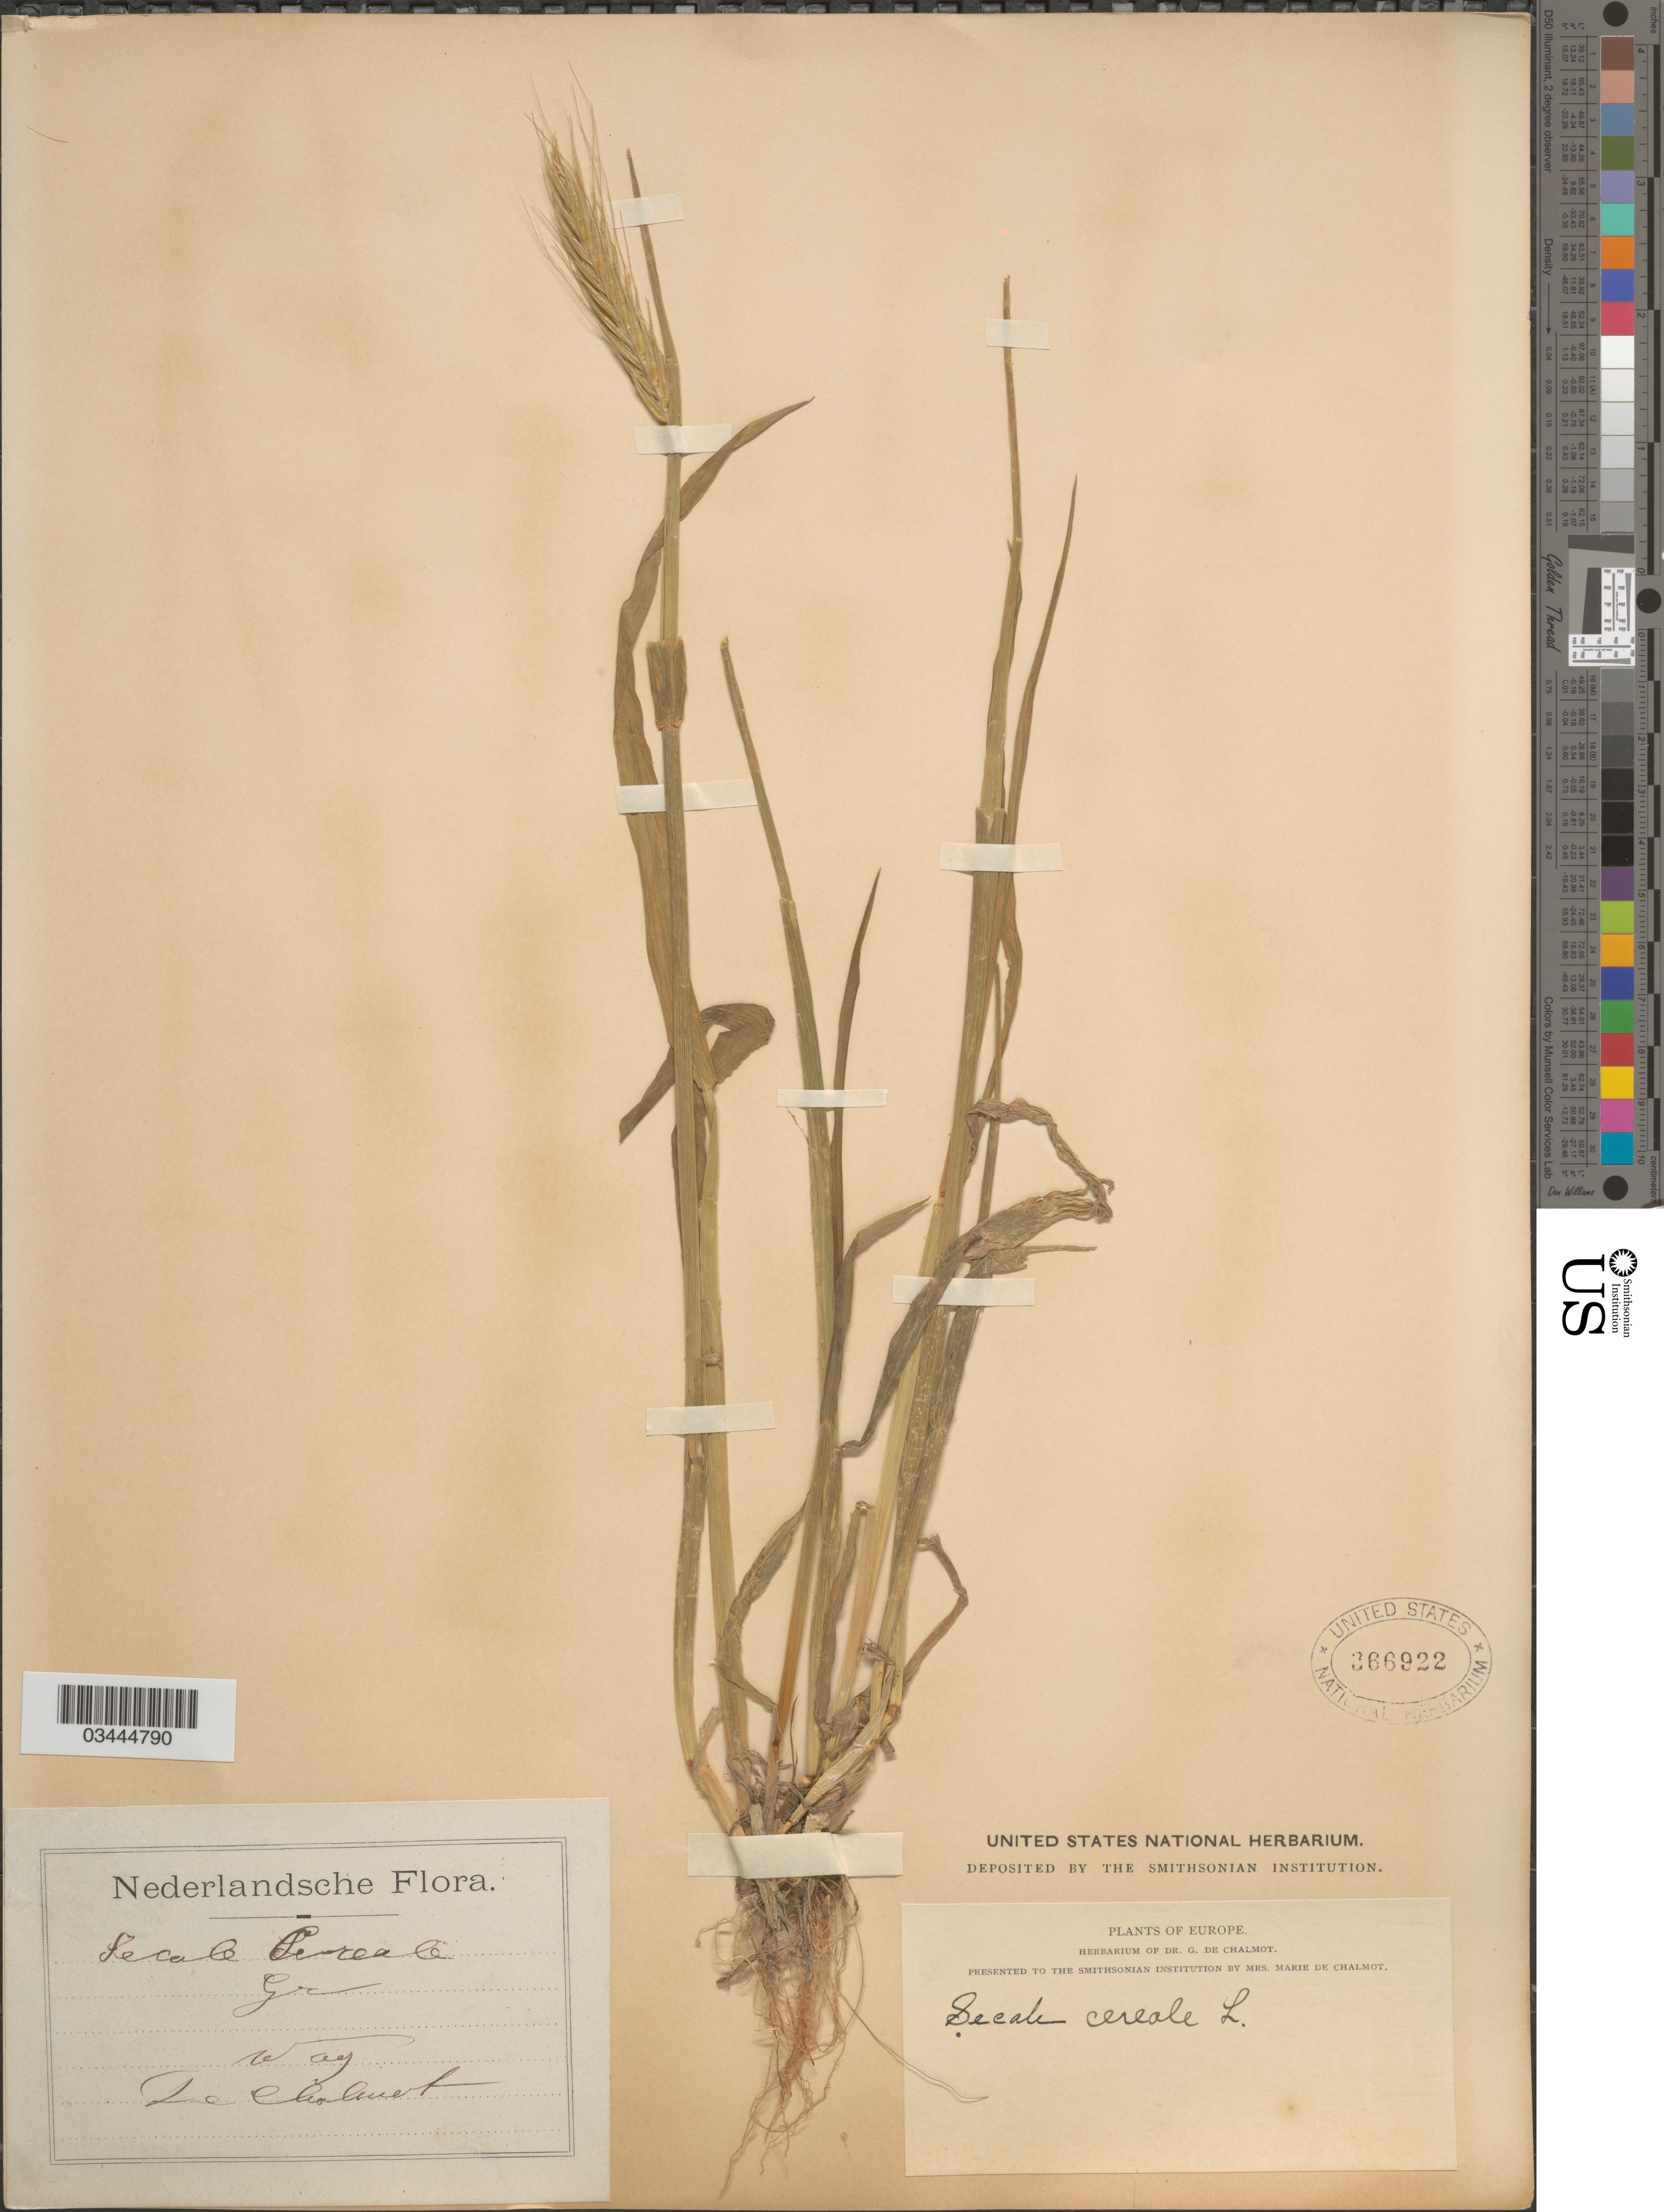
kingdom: Plantae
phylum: Tracheophyta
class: Liliopsida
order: Poales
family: Poaceae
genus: Secale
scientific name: Secale cereale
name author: L.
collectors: G. de Chalmot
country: Netherlands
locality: Nederlansche. Wag.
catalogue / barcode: US 366922